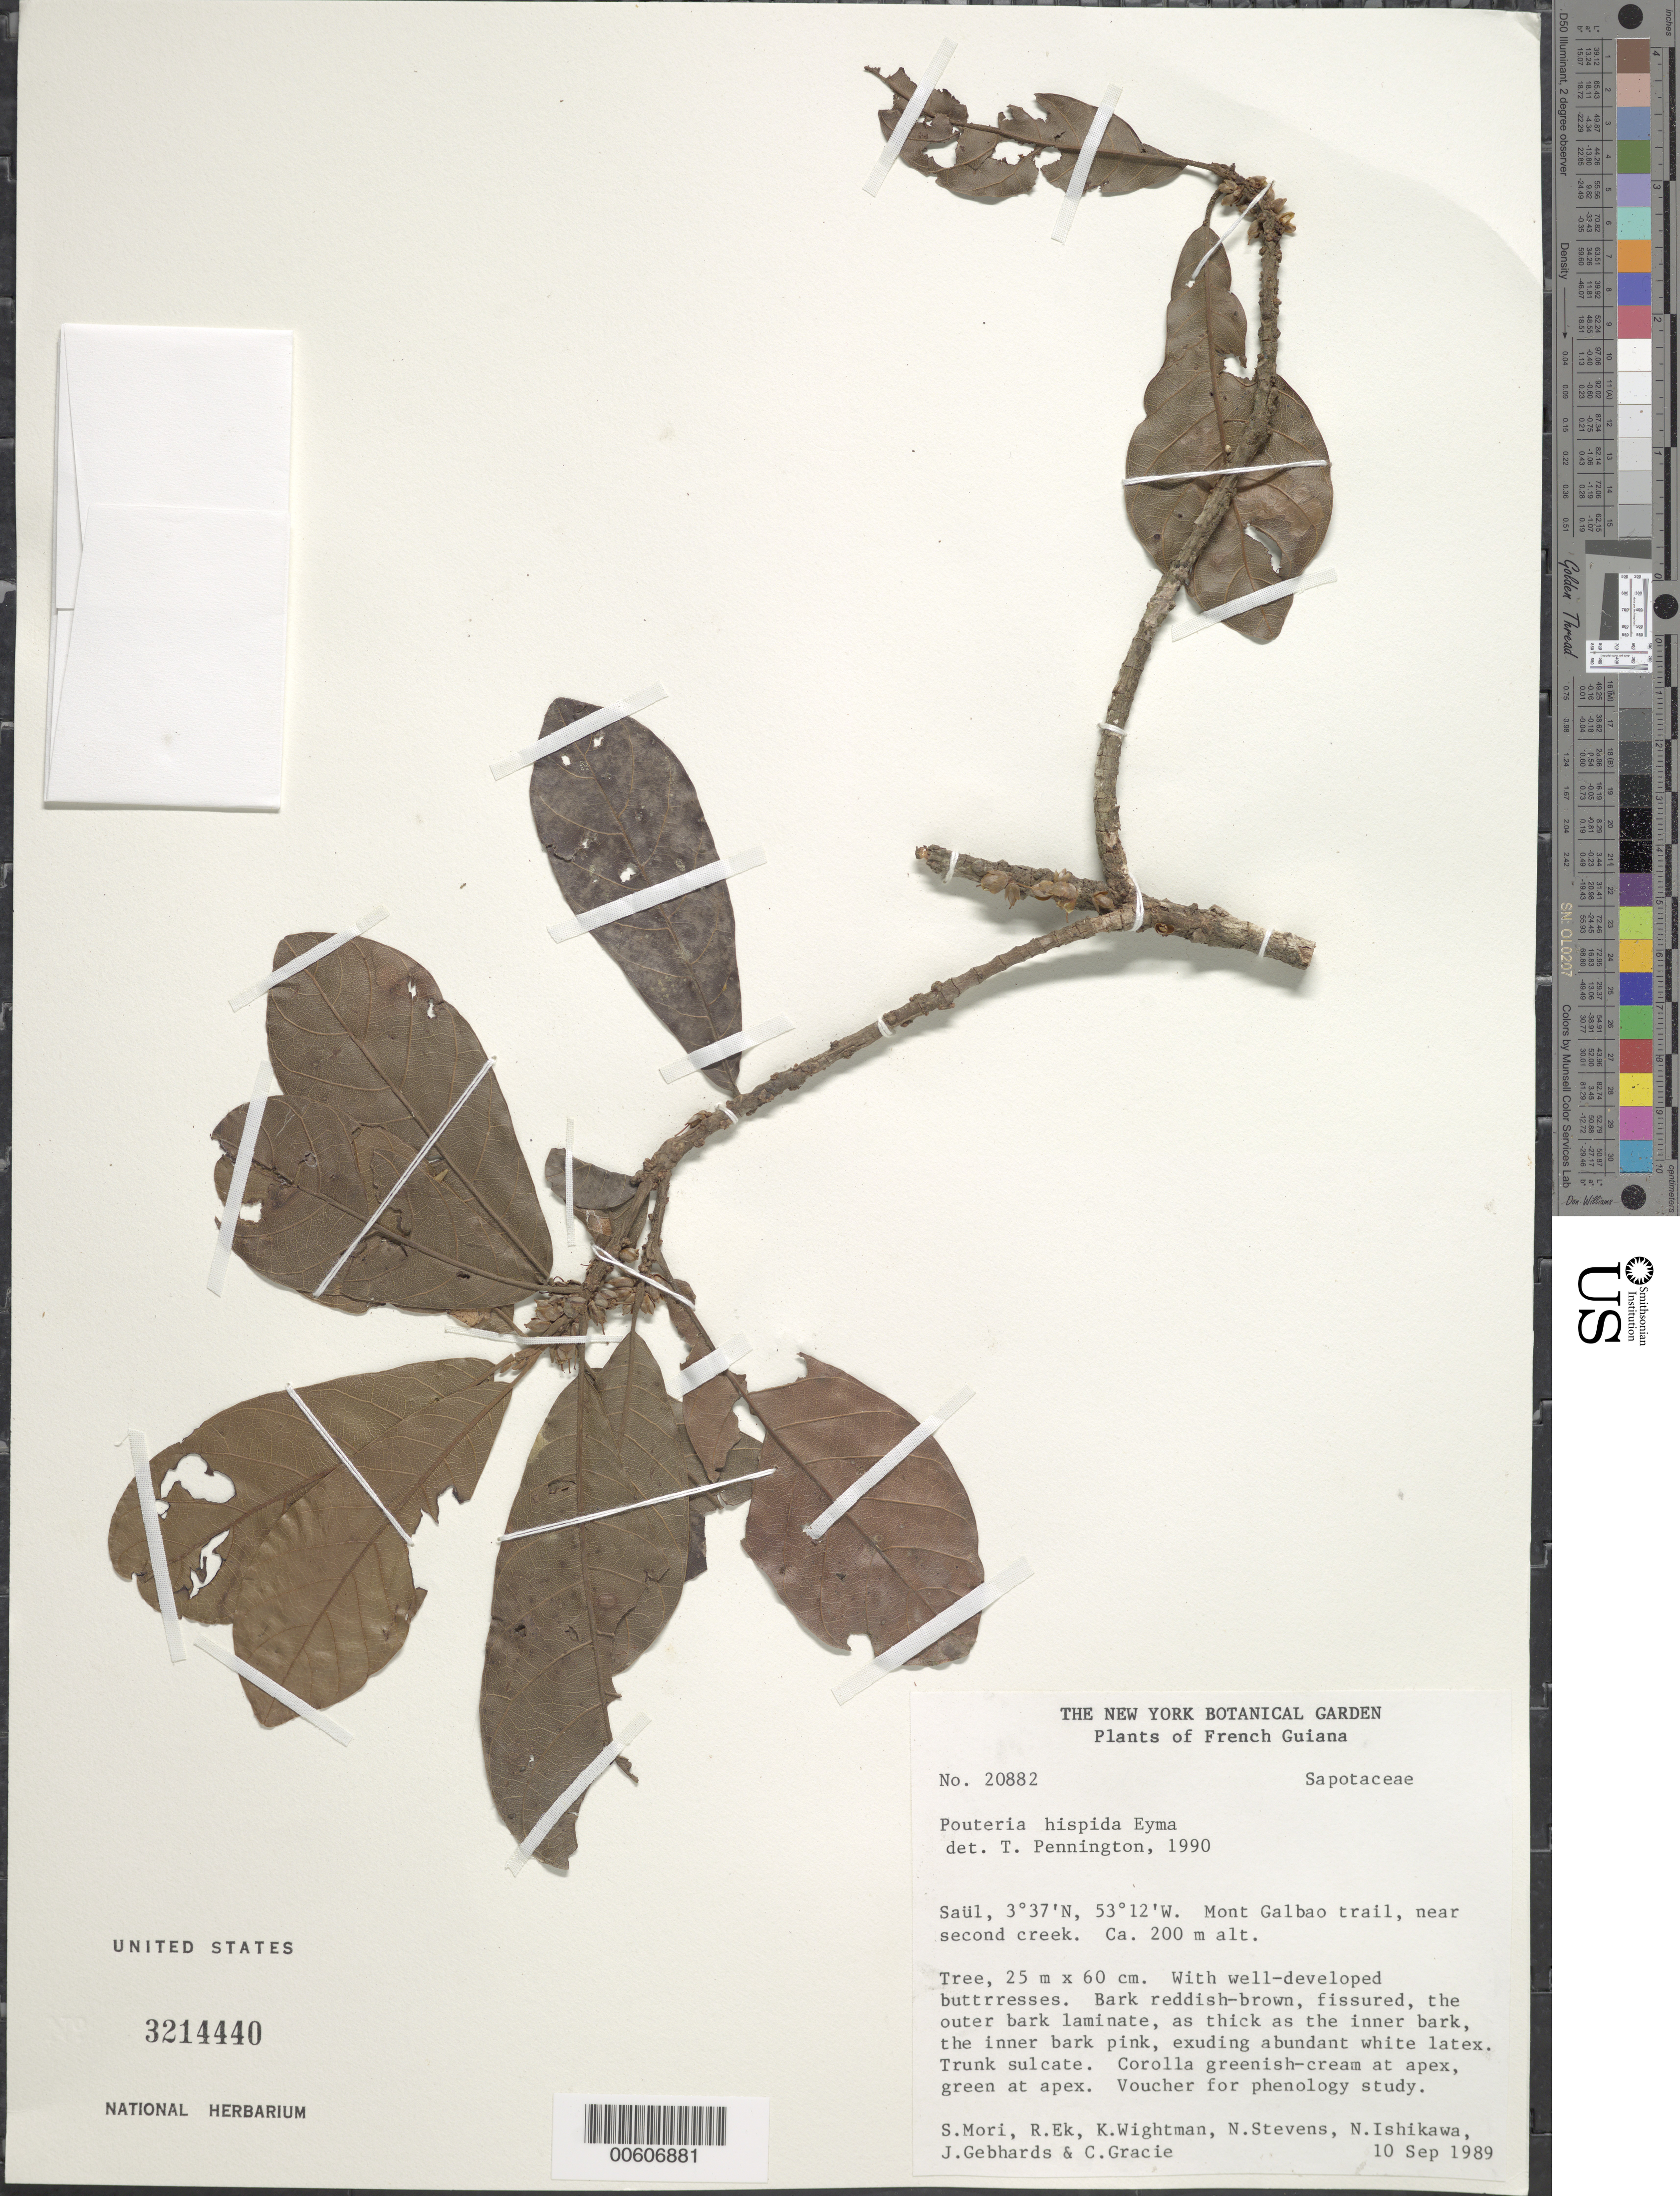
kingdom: Plantae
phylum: Tracheophyta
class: Magnoliopsida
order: Ericales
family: Sapotaceae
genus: Pouteria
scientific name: Pouteria hispida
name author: Eyma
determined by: Pennington, T. D., (K)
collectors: S. Mori, R. C. Ek, K. Wightman, N. Stevens, N. Ishikawa, J. Febhard & C. A. Gracie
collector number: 20882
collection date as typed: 10-Sep-89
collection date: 1989-09-10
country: French Guiana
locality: Saül, Mont Galbao trail, near second creek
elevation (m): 200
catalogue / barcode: US 3214440